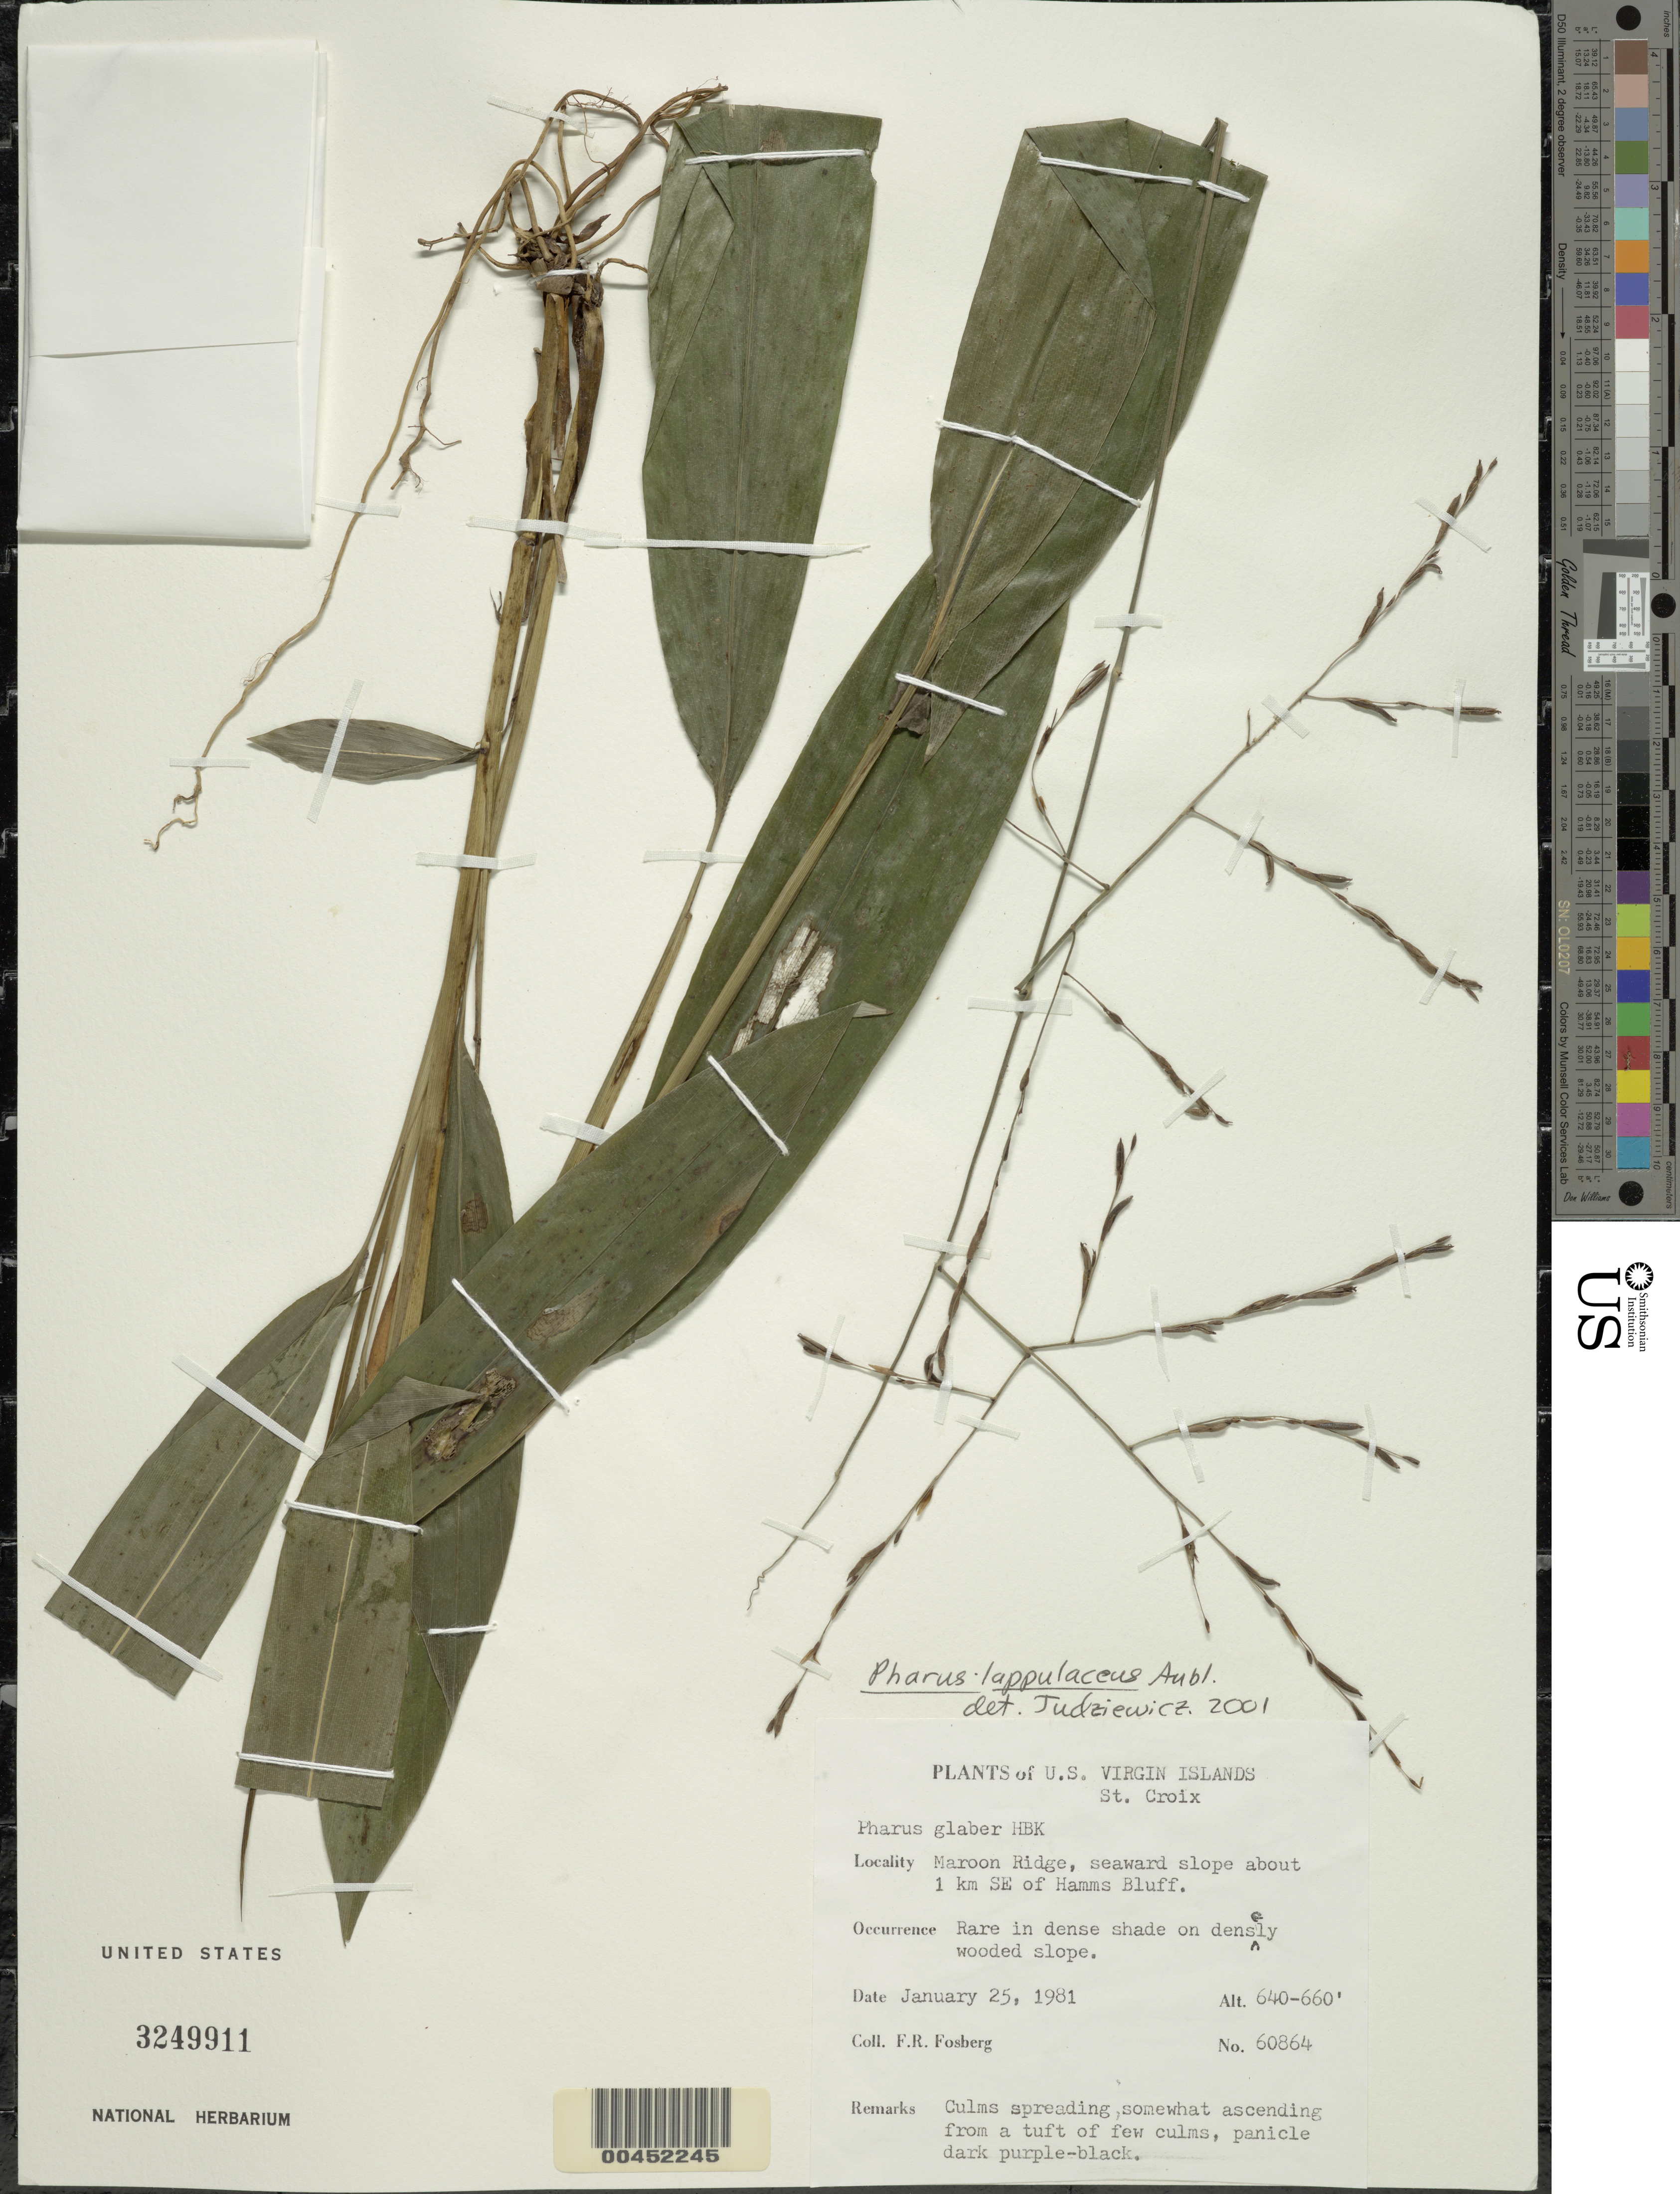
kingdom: Plantae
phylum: Tracheophyta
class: Liliopsida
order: Poales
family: Poaceae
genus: Pharus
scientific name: Pharus lappulaceus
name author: Aubl.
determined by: Judziewicz, E. J.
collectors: F. R. Fosberg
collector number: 60864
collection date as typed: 25 Jan 1981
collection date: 1981-01-25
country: U.S. Virgin Islands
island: St. Croix Island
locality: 1 km SE of Hamms Bluff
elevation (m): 195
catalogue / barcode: US 3249911